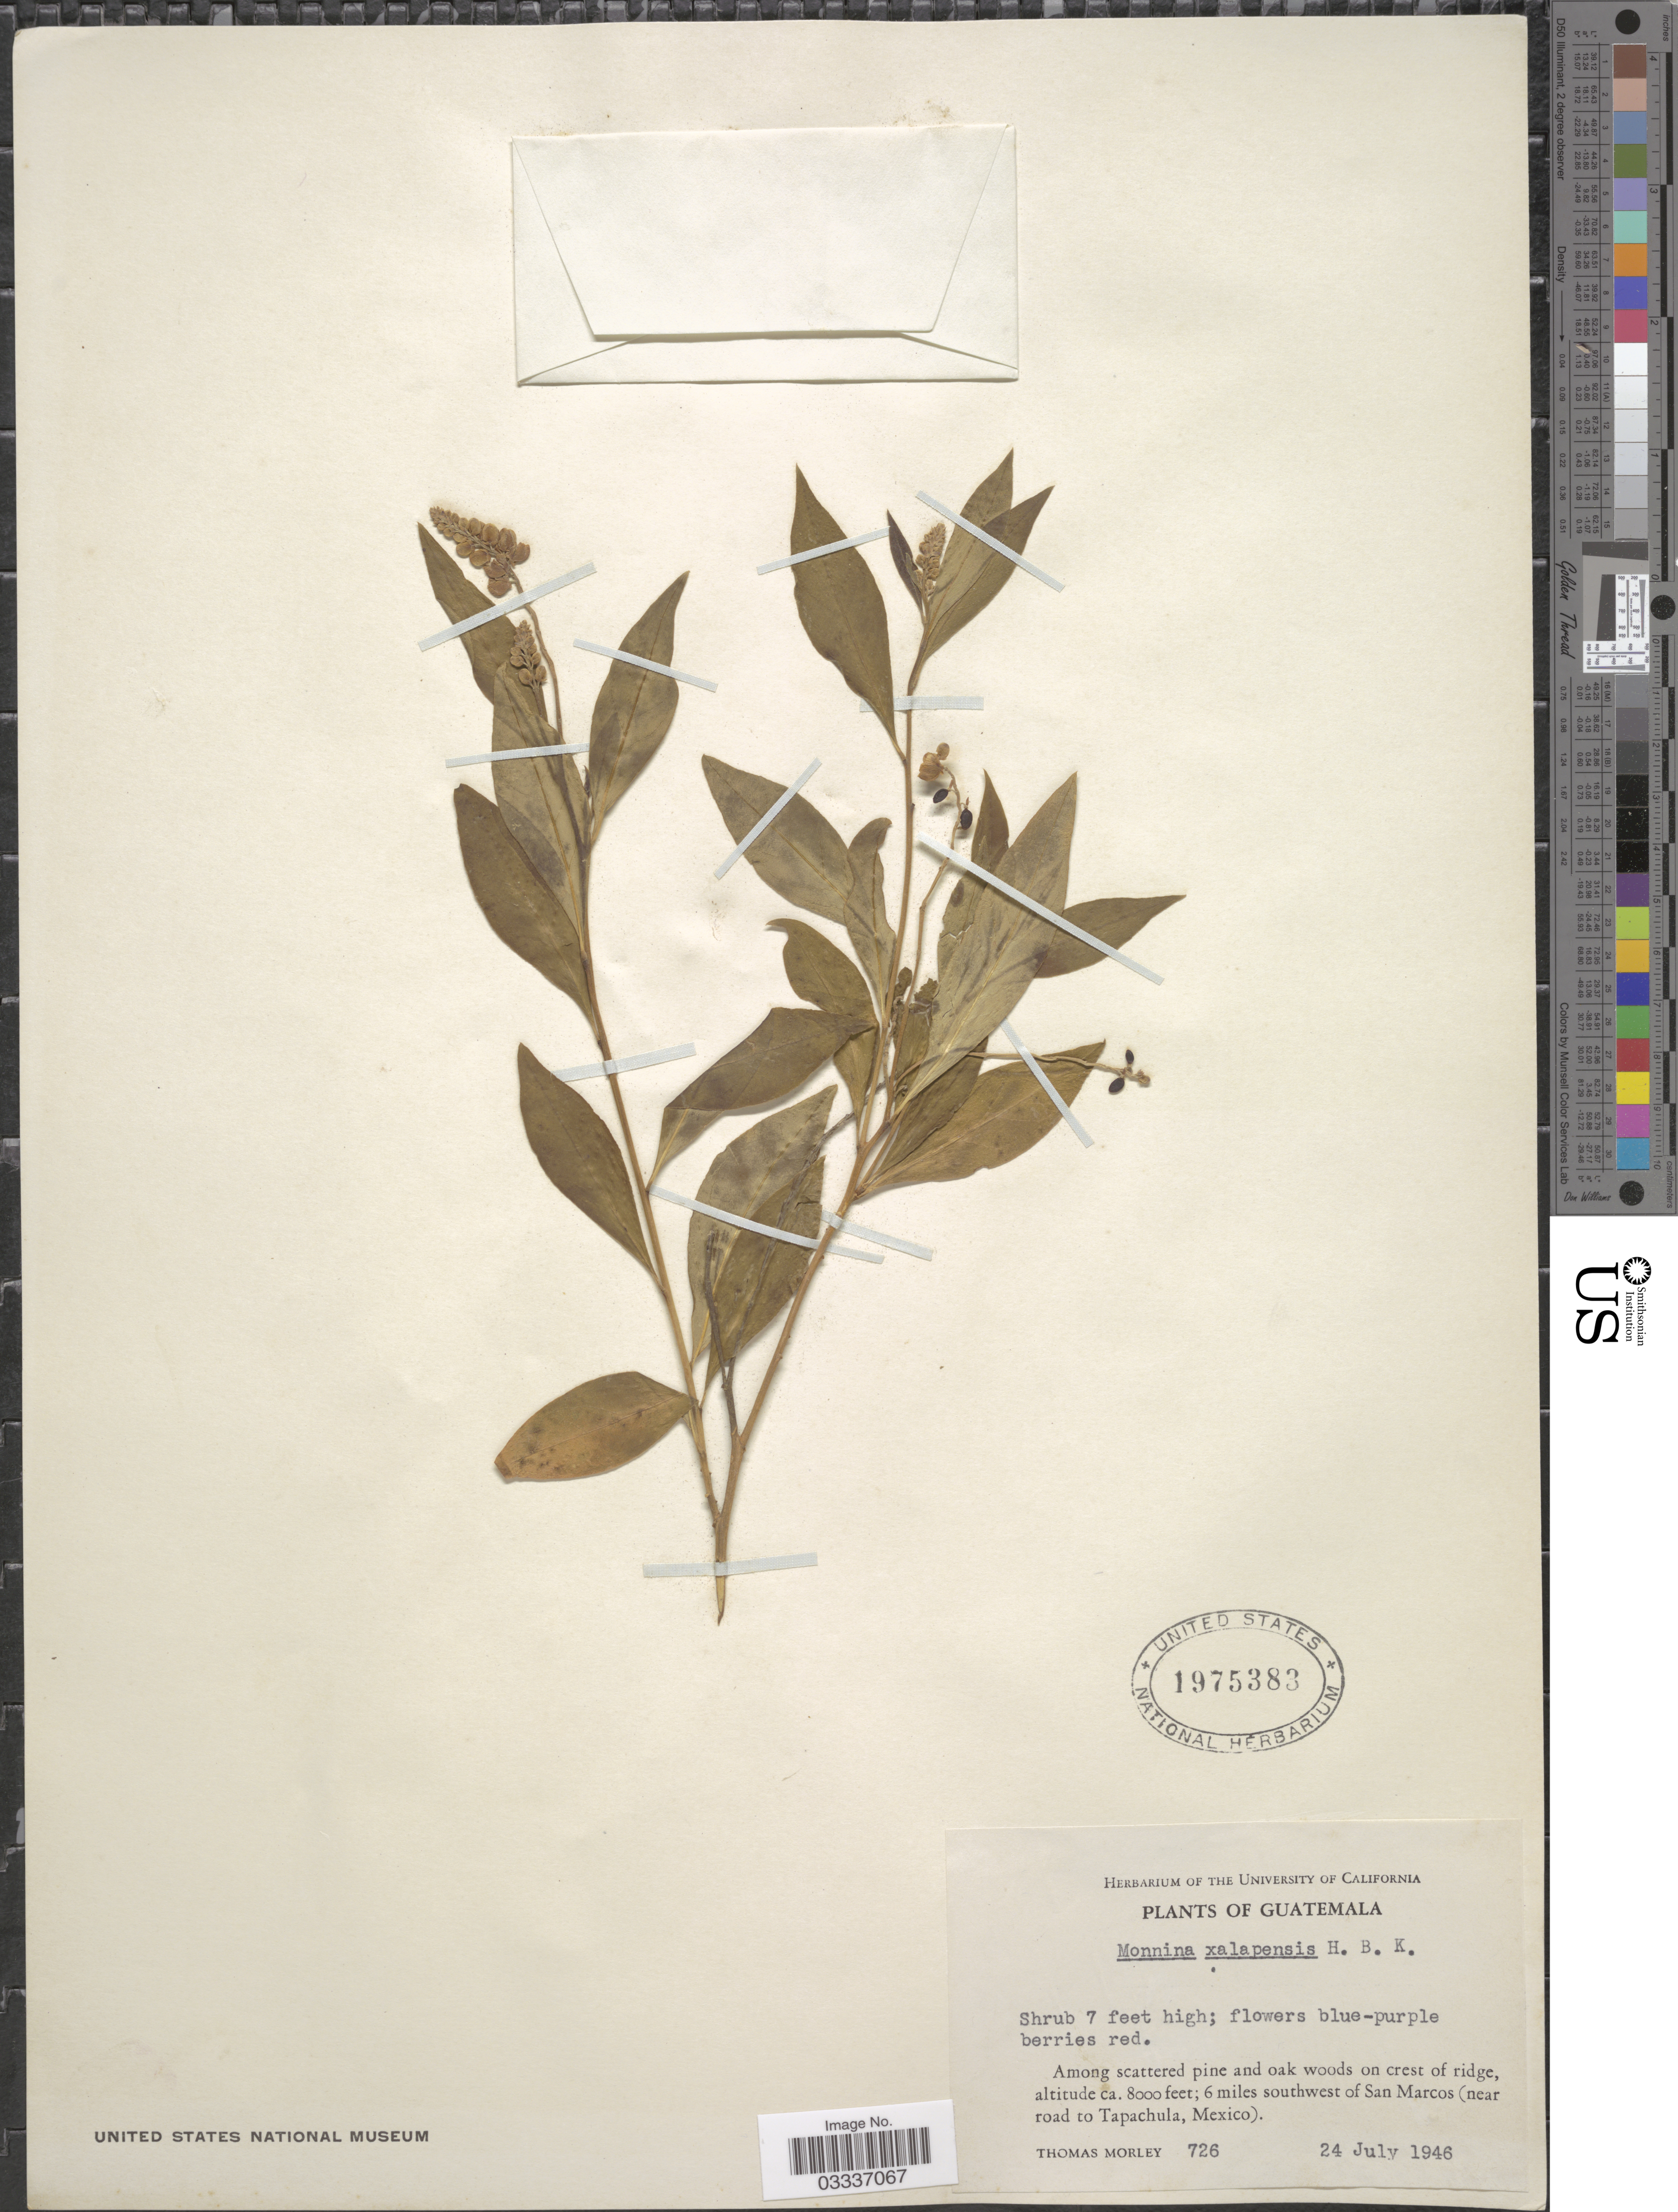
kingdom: Plantae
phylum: Tracheophyta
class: Magnoliopsida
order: Fabales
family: Polygalaceae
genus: Monnina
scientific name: Monnina xalapensis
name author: Kunth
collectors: T. Morley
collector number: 726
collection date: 1946-07-24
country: Guatemala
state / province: San Marcos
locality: Among scattered pine and oak woods on crest of ridge; 6 miles southwest of San Marcos (near road to Tapachula).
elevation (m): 2438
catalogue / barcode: US 1975383